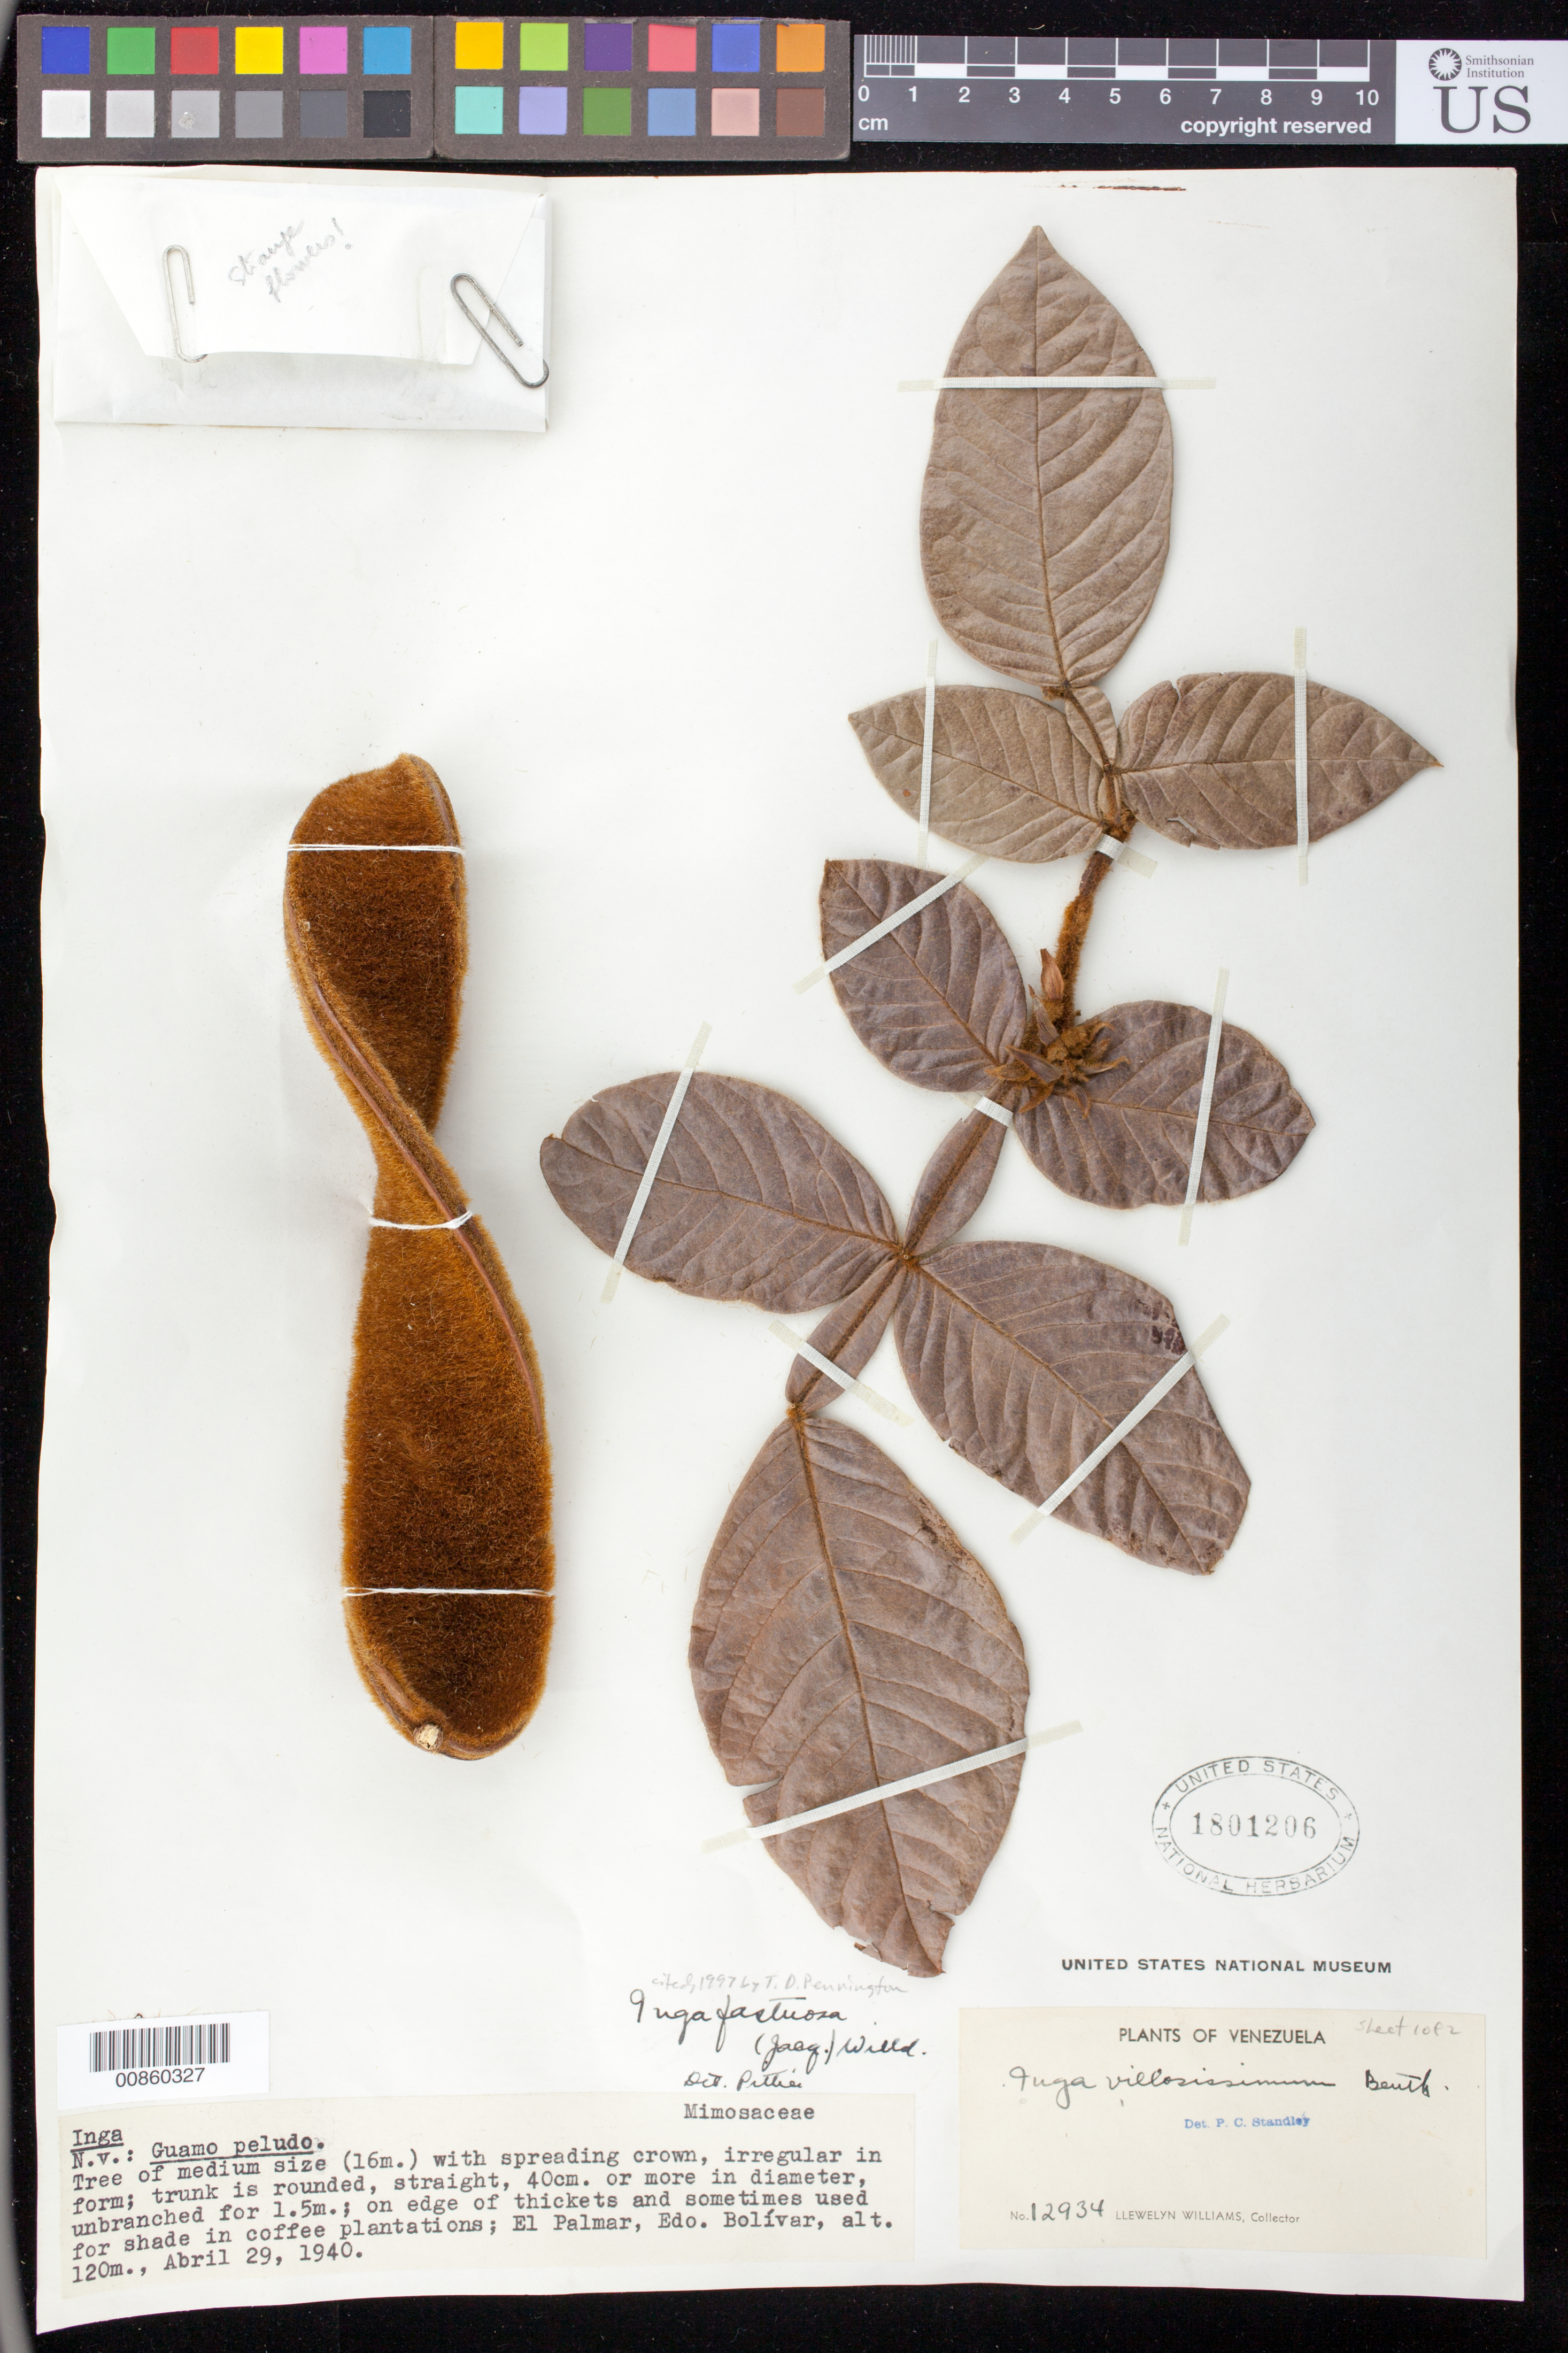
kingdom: Plantae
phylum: Tracheophyta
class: Magnoliopsida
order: Fabales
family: Fabaceae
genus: Inga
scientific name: Inga fastuosa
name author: (Jacq.) Willd.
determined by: Pittier, Henri F.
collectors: Ll. Williams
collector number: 12934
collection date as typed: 29-Apr-40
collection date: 1940-04-29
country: Venezuela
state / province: Bolívar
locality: El Palmar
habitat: Edge of thickets; in coffee plantations.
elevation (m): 120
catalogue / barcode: US 1801206